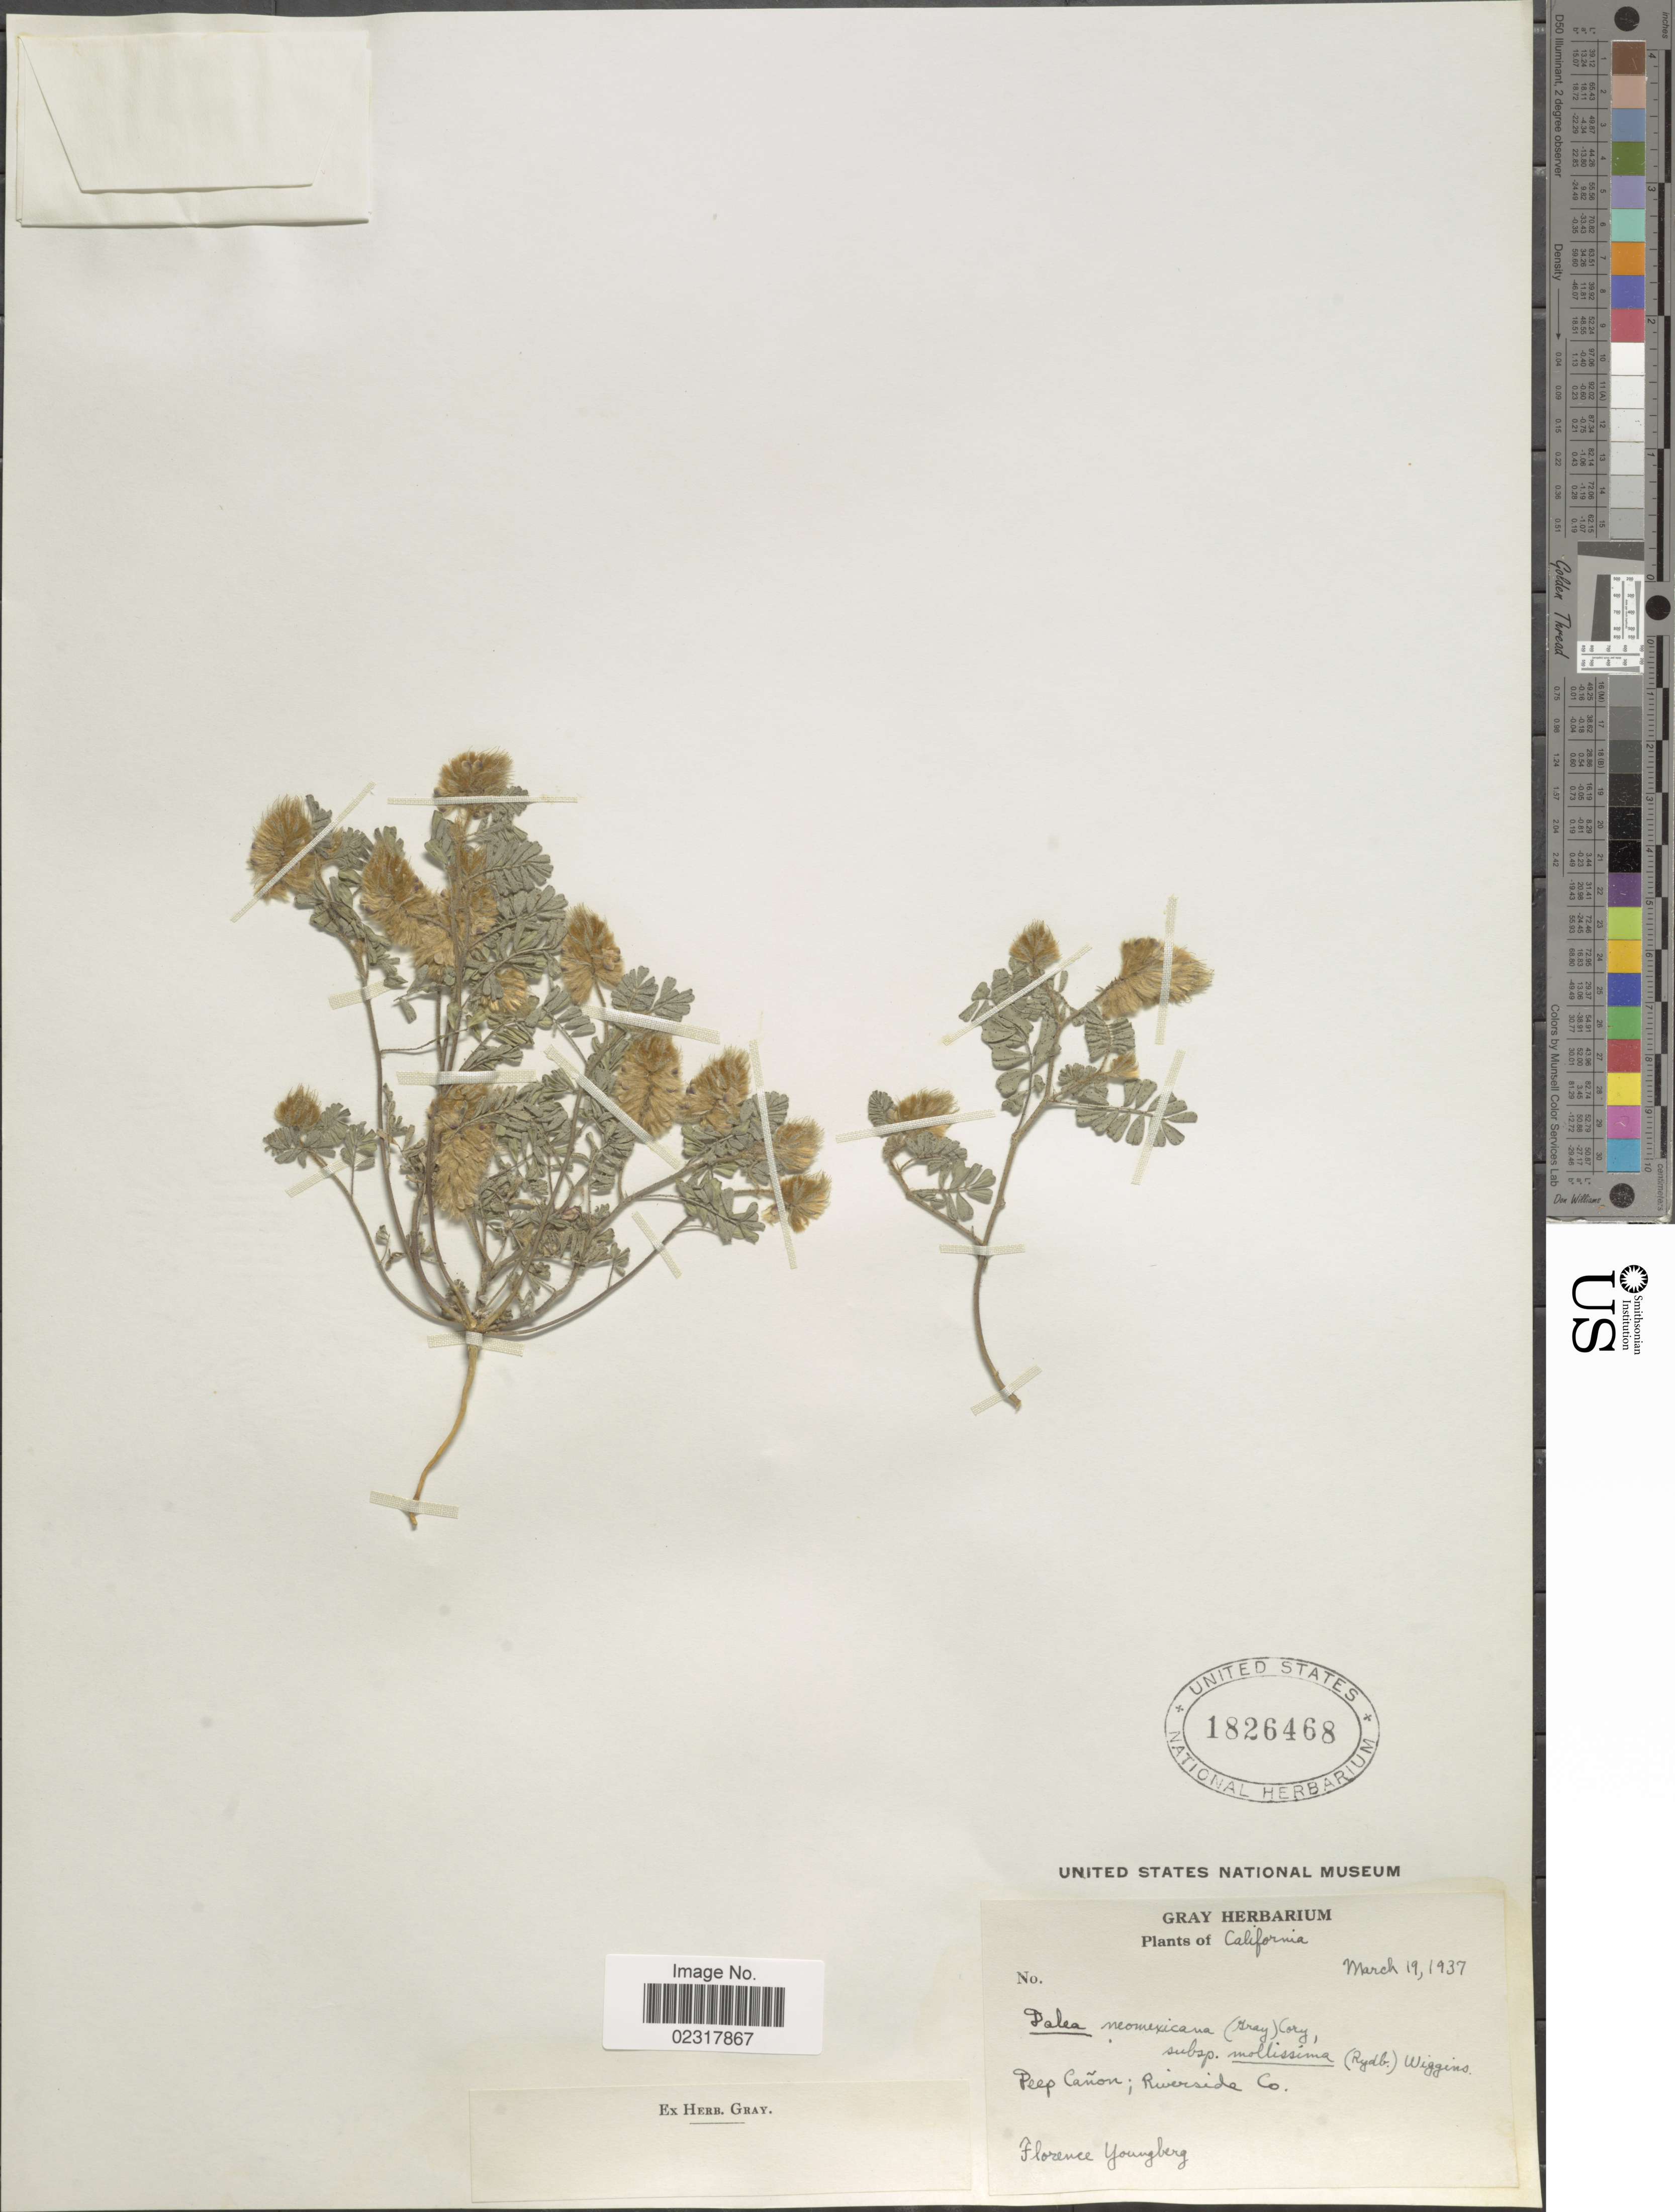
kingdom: Plantae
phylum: Tracheophyta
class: Magnoliopsida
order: Fabales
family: Fabaceae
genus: Dalea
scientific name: Dalea mollissima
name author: (Rydb.) Munz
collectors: F. Youngberg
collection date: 1937-03-19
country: United States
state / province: California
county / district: Riverside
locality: Deep Cañon; Riverside Co.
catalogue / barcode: US 1826468